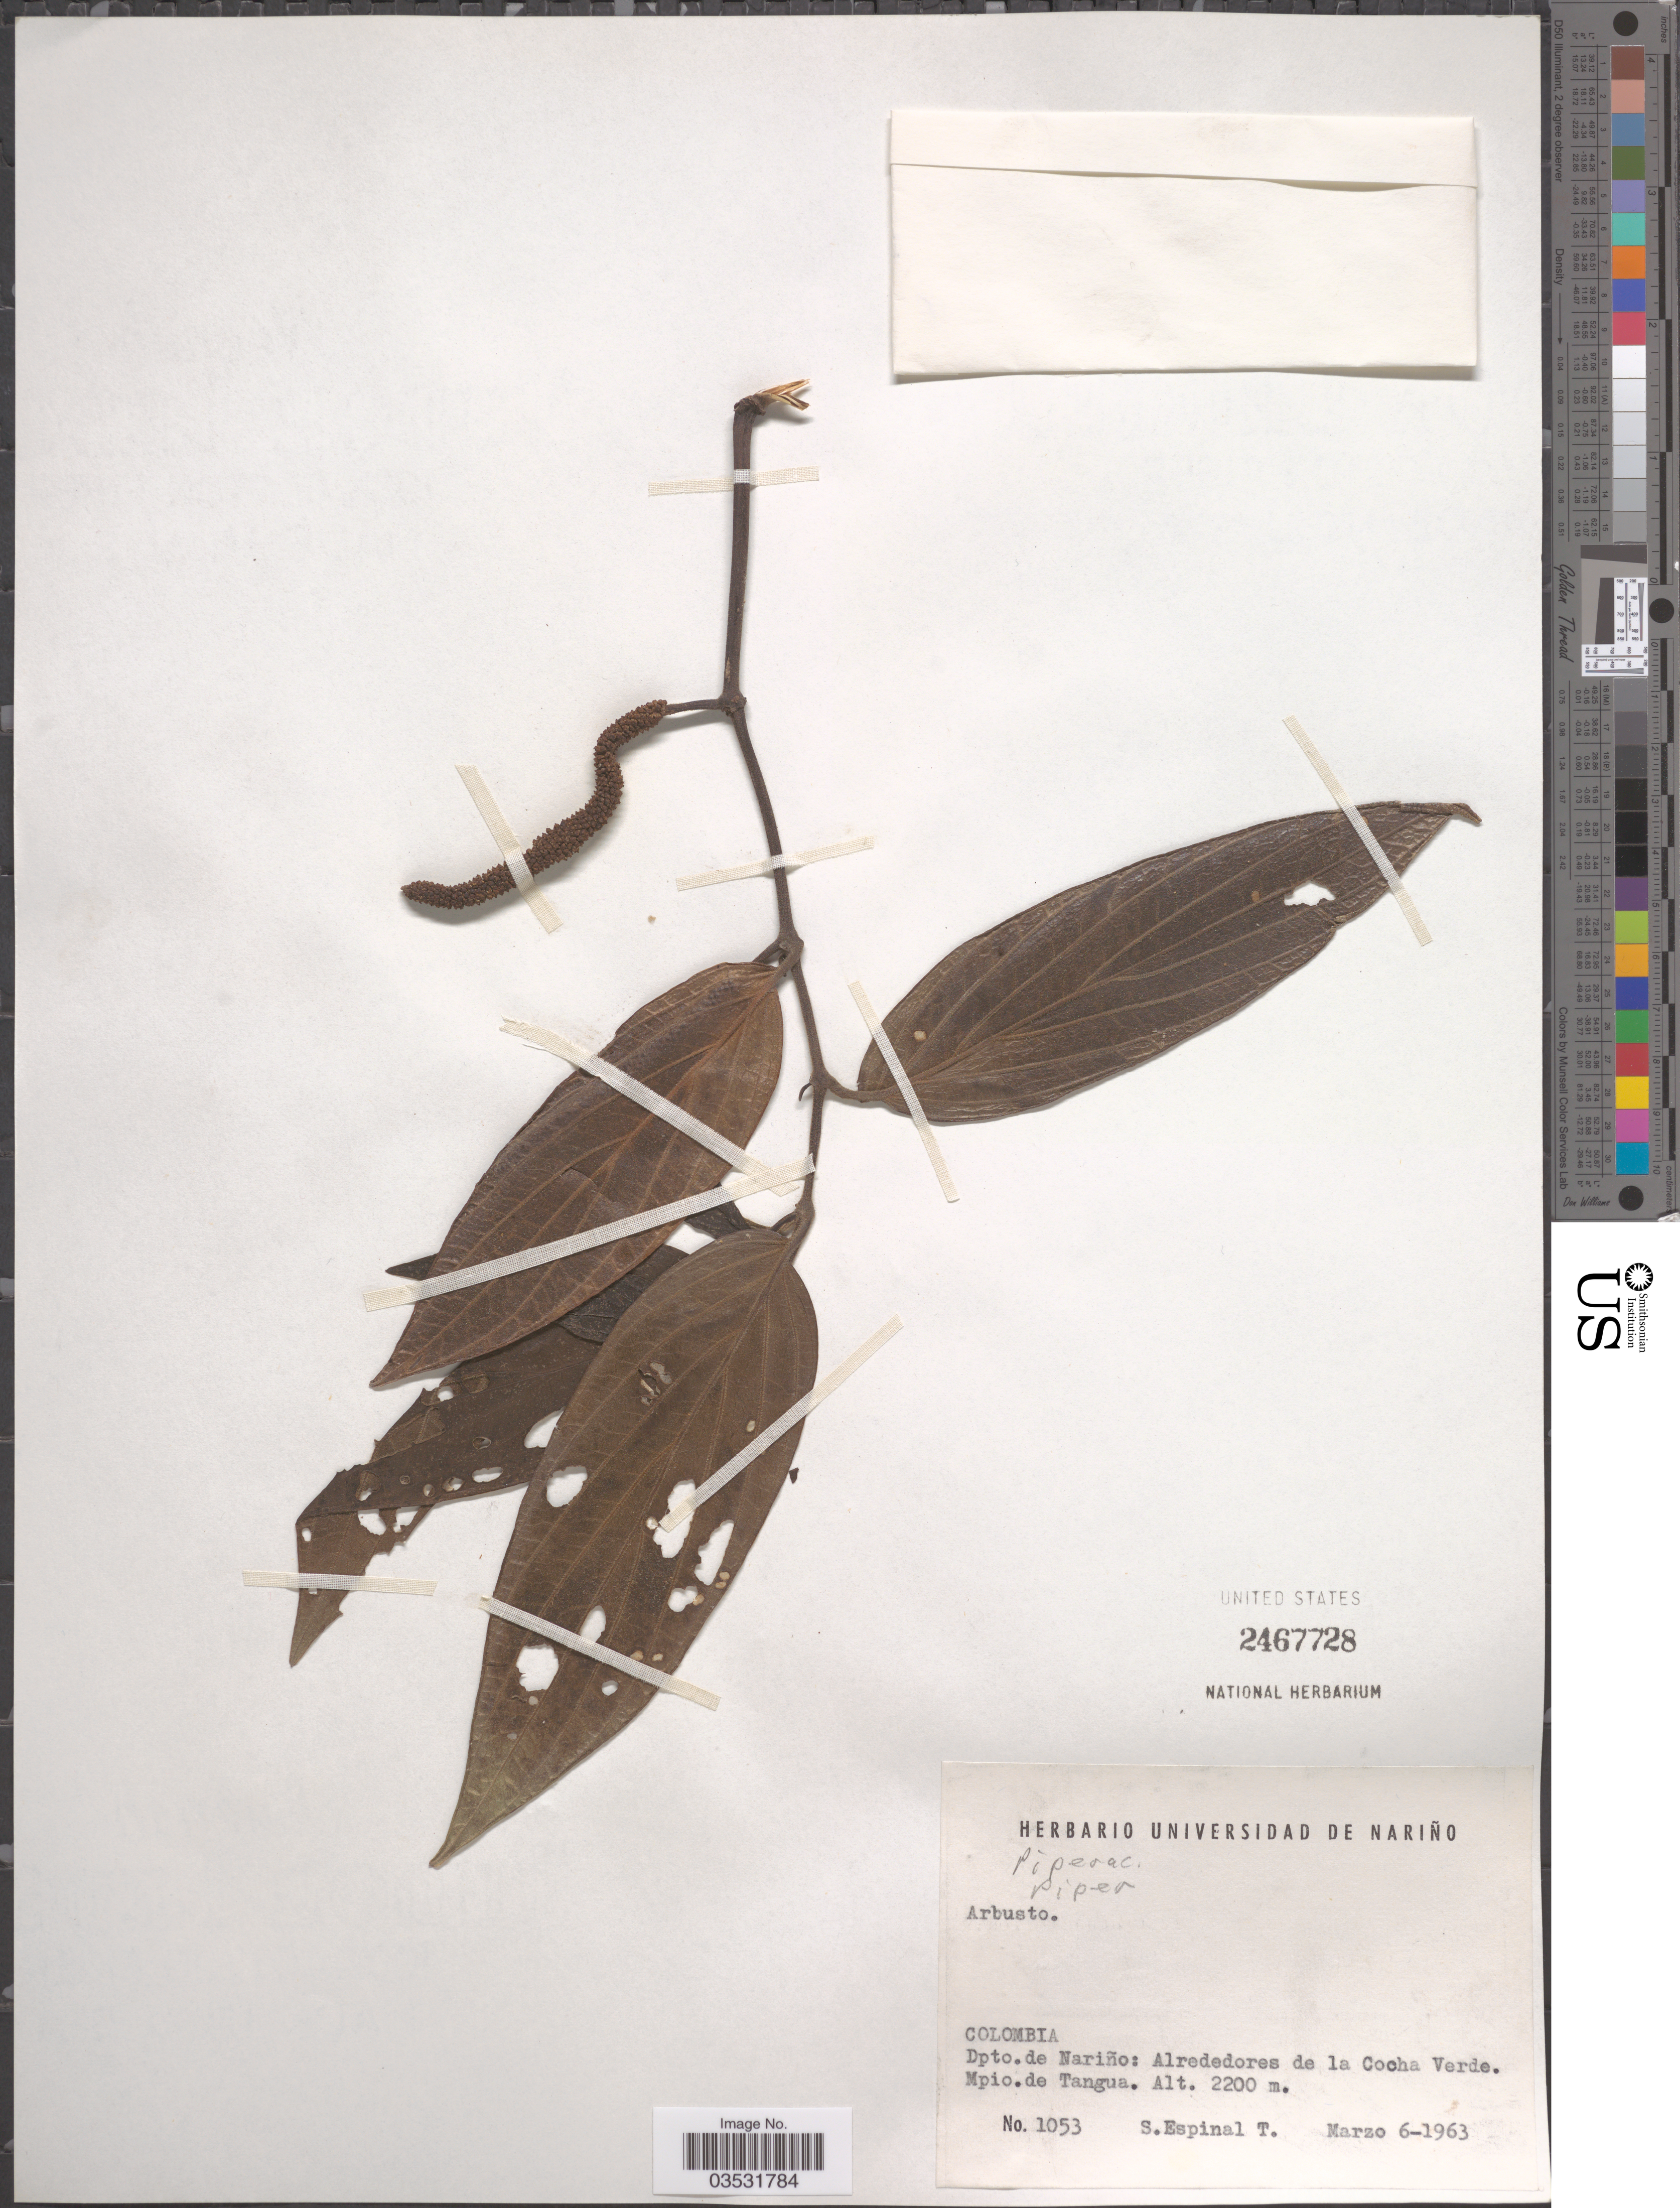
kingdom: Plantae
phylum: Tracheophyta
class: Magnoliopsida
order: Piperales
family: Piperaceae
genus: Piper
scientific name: Piper sp.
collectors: S. Espinal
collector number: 1053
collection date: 1963-03-06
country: Colombia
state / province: Nariño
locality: Dpto. de Nariño: Alrededores de la Cocha Verde. Mpio. de Tangua.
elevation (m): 2200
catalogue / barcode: US 2467728